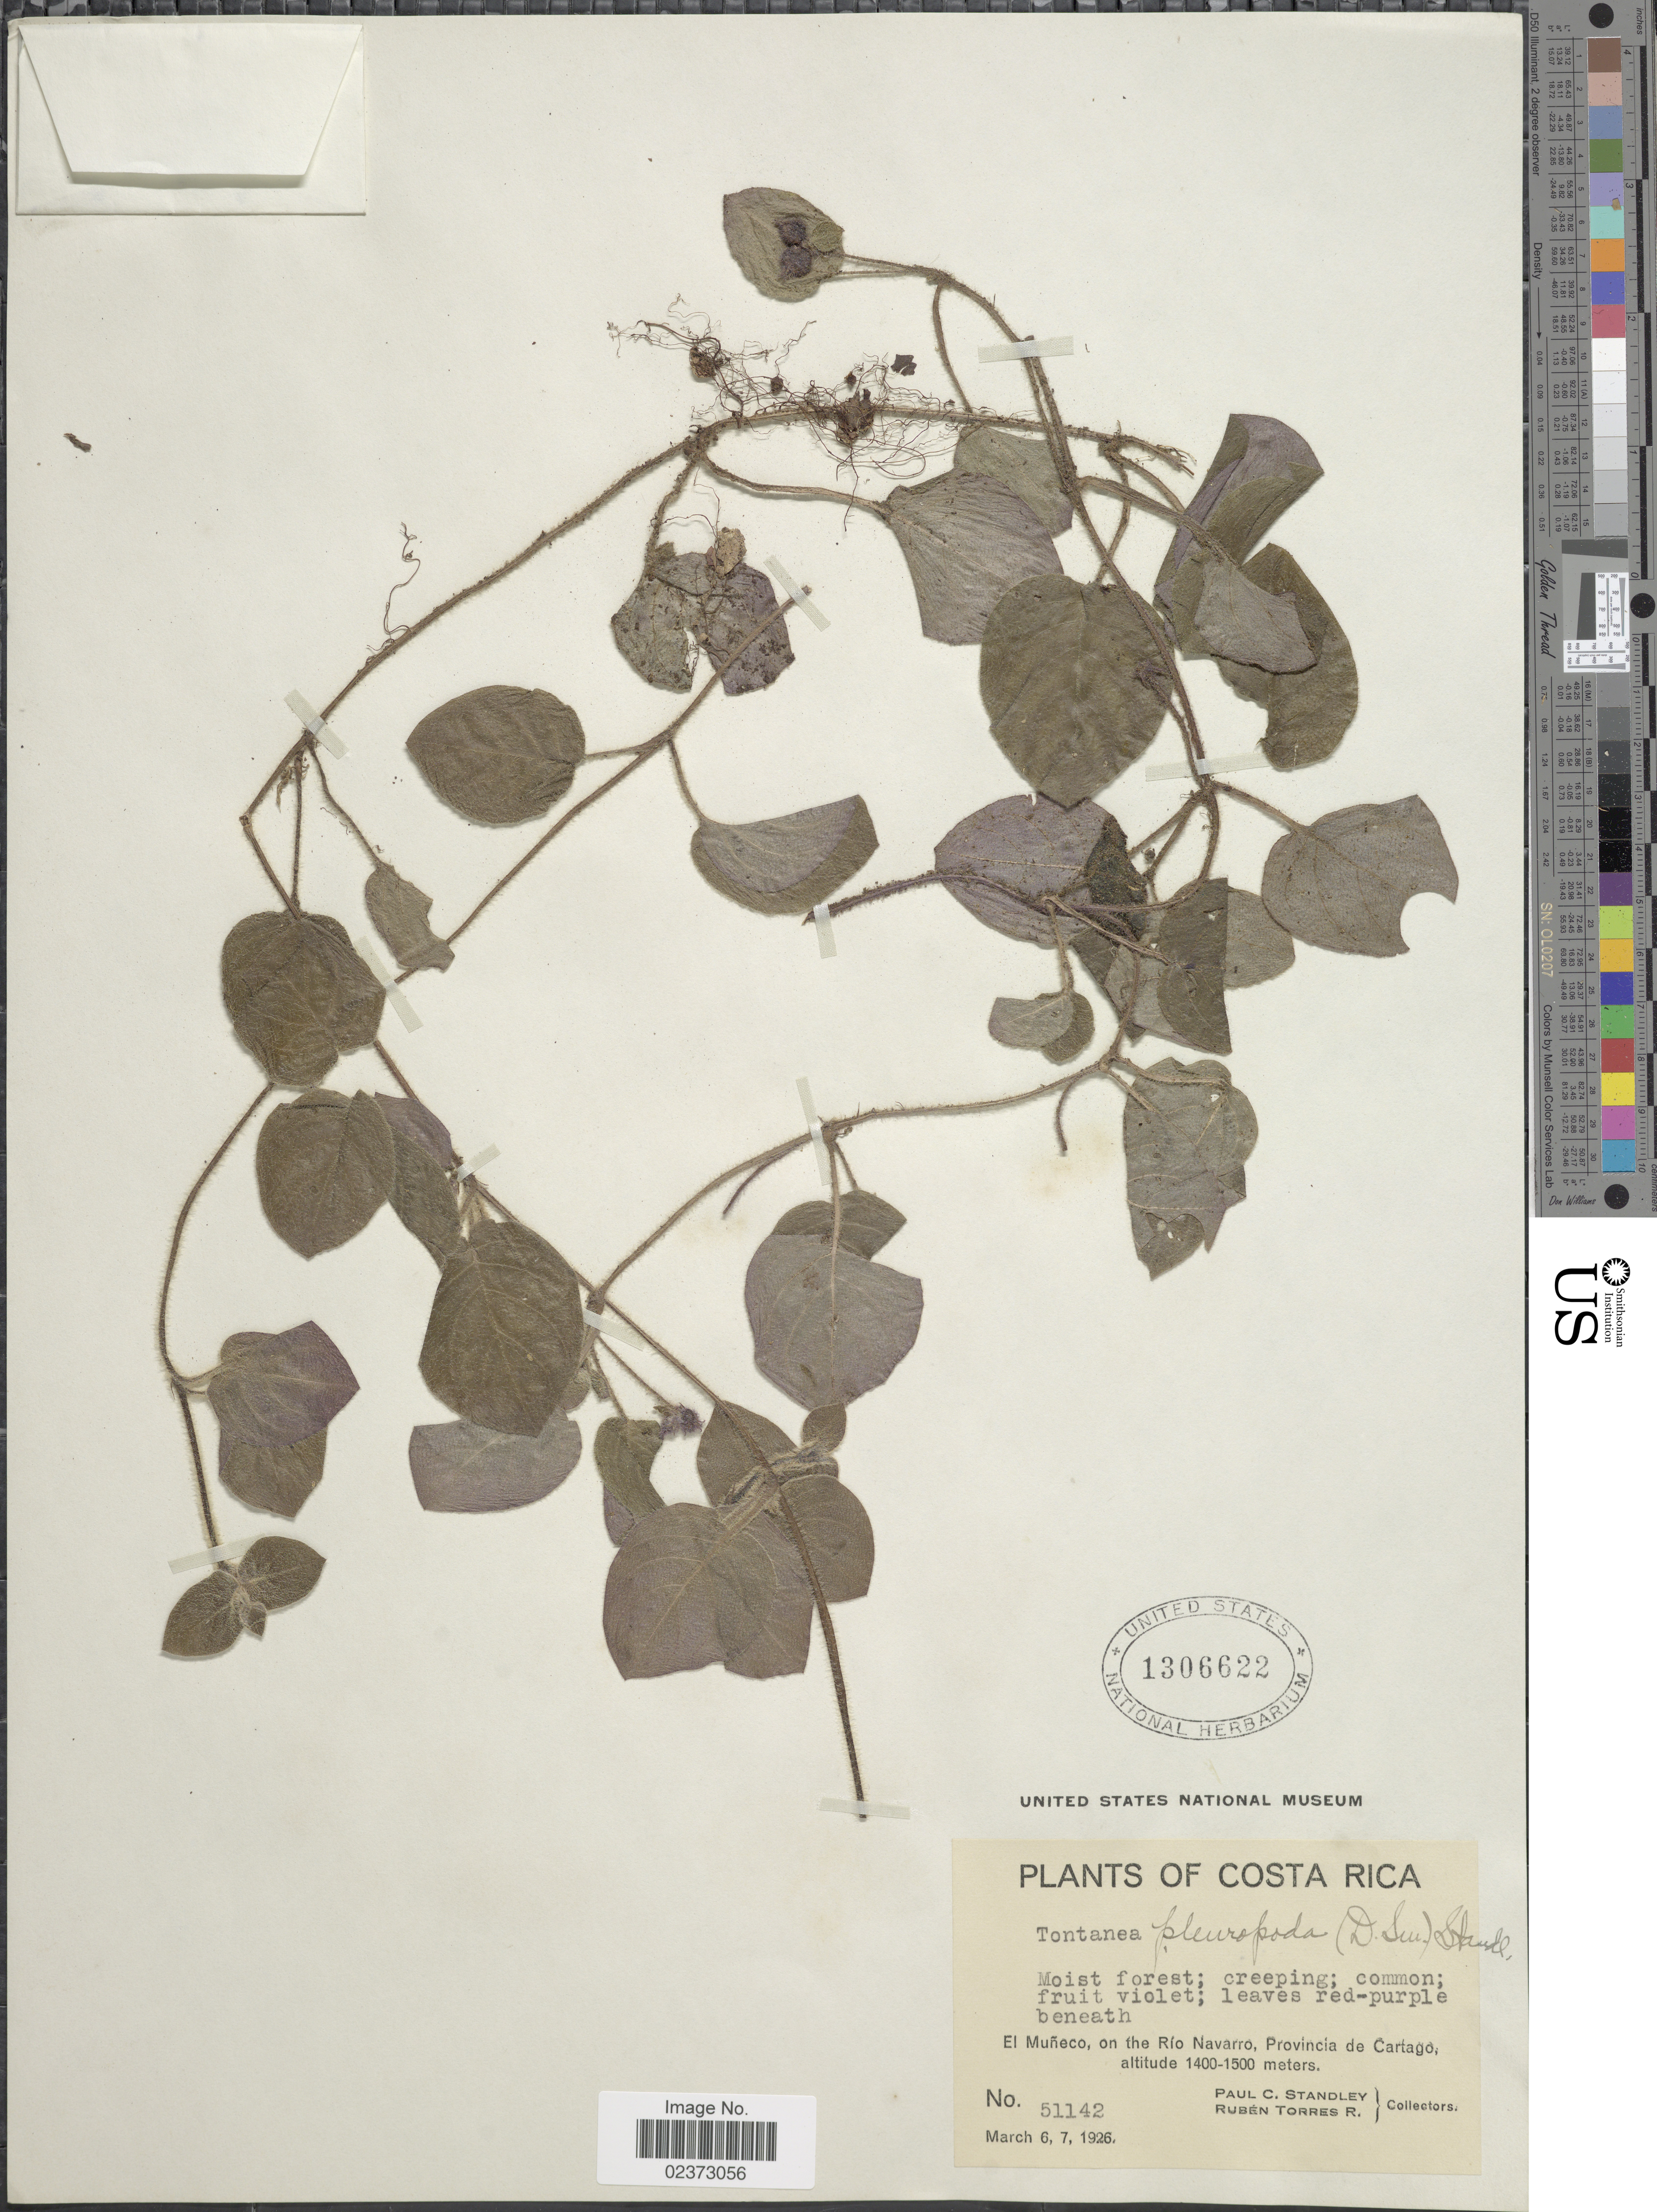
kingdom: Plantae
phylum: Tracheophyta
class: Magnoliopsida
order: Gentianales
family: Rubiaceae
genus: Coccocypselum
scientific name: Coccocypselum pleuropodum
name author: (Donn. Sm.) Standl.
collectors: P. C. Standley & R. Torres Rojas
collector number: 51142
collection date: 1926-03-06/1926-03-07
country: Costa Rica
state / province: Cartago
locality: El Muneco, on the Rio Navarro, Provincia de Cartago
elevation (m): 1400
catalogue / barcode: US 1306622